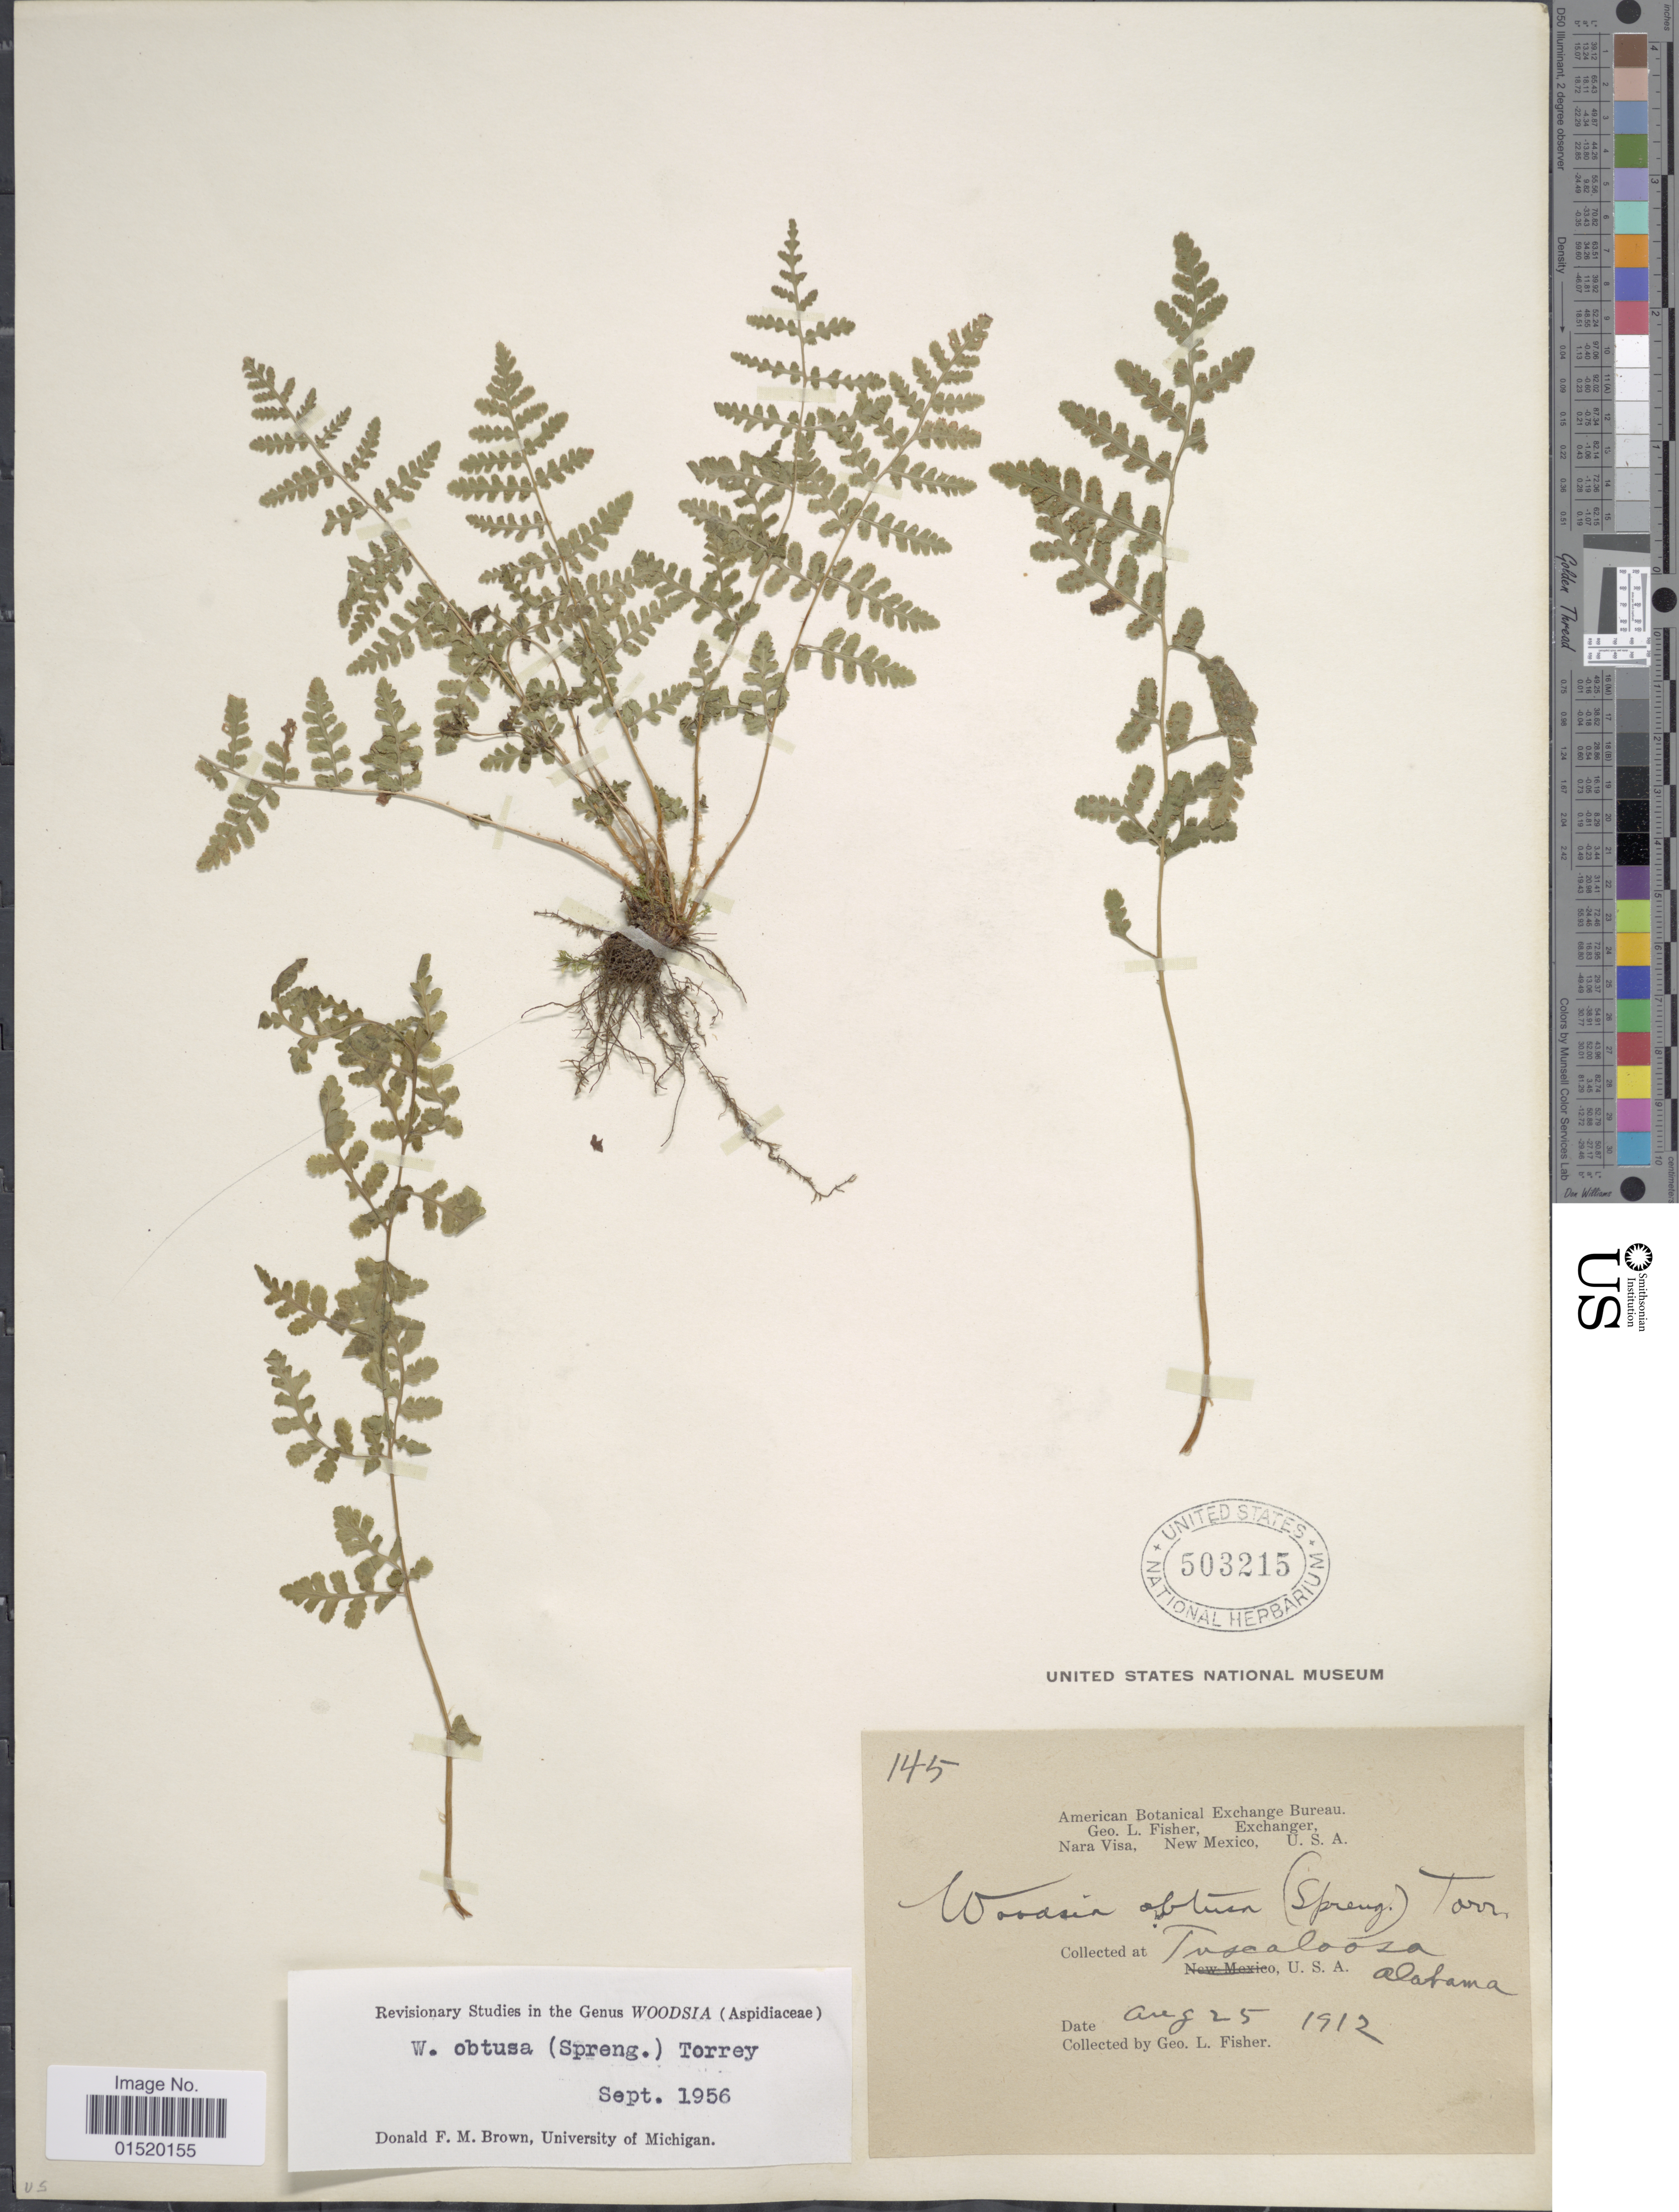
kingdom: Plantae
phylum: Tracheophyta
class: Polypodiopsida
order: Polypodiales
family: Woodsiaceae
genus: Woodsia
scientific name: Woodsia obtusa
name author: (Spreng.) Torr.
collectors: G. L. Fisher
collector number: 145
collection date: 1912-08-25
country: United States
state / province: Alabama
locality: Tuscaloosa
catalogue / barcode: US 503215